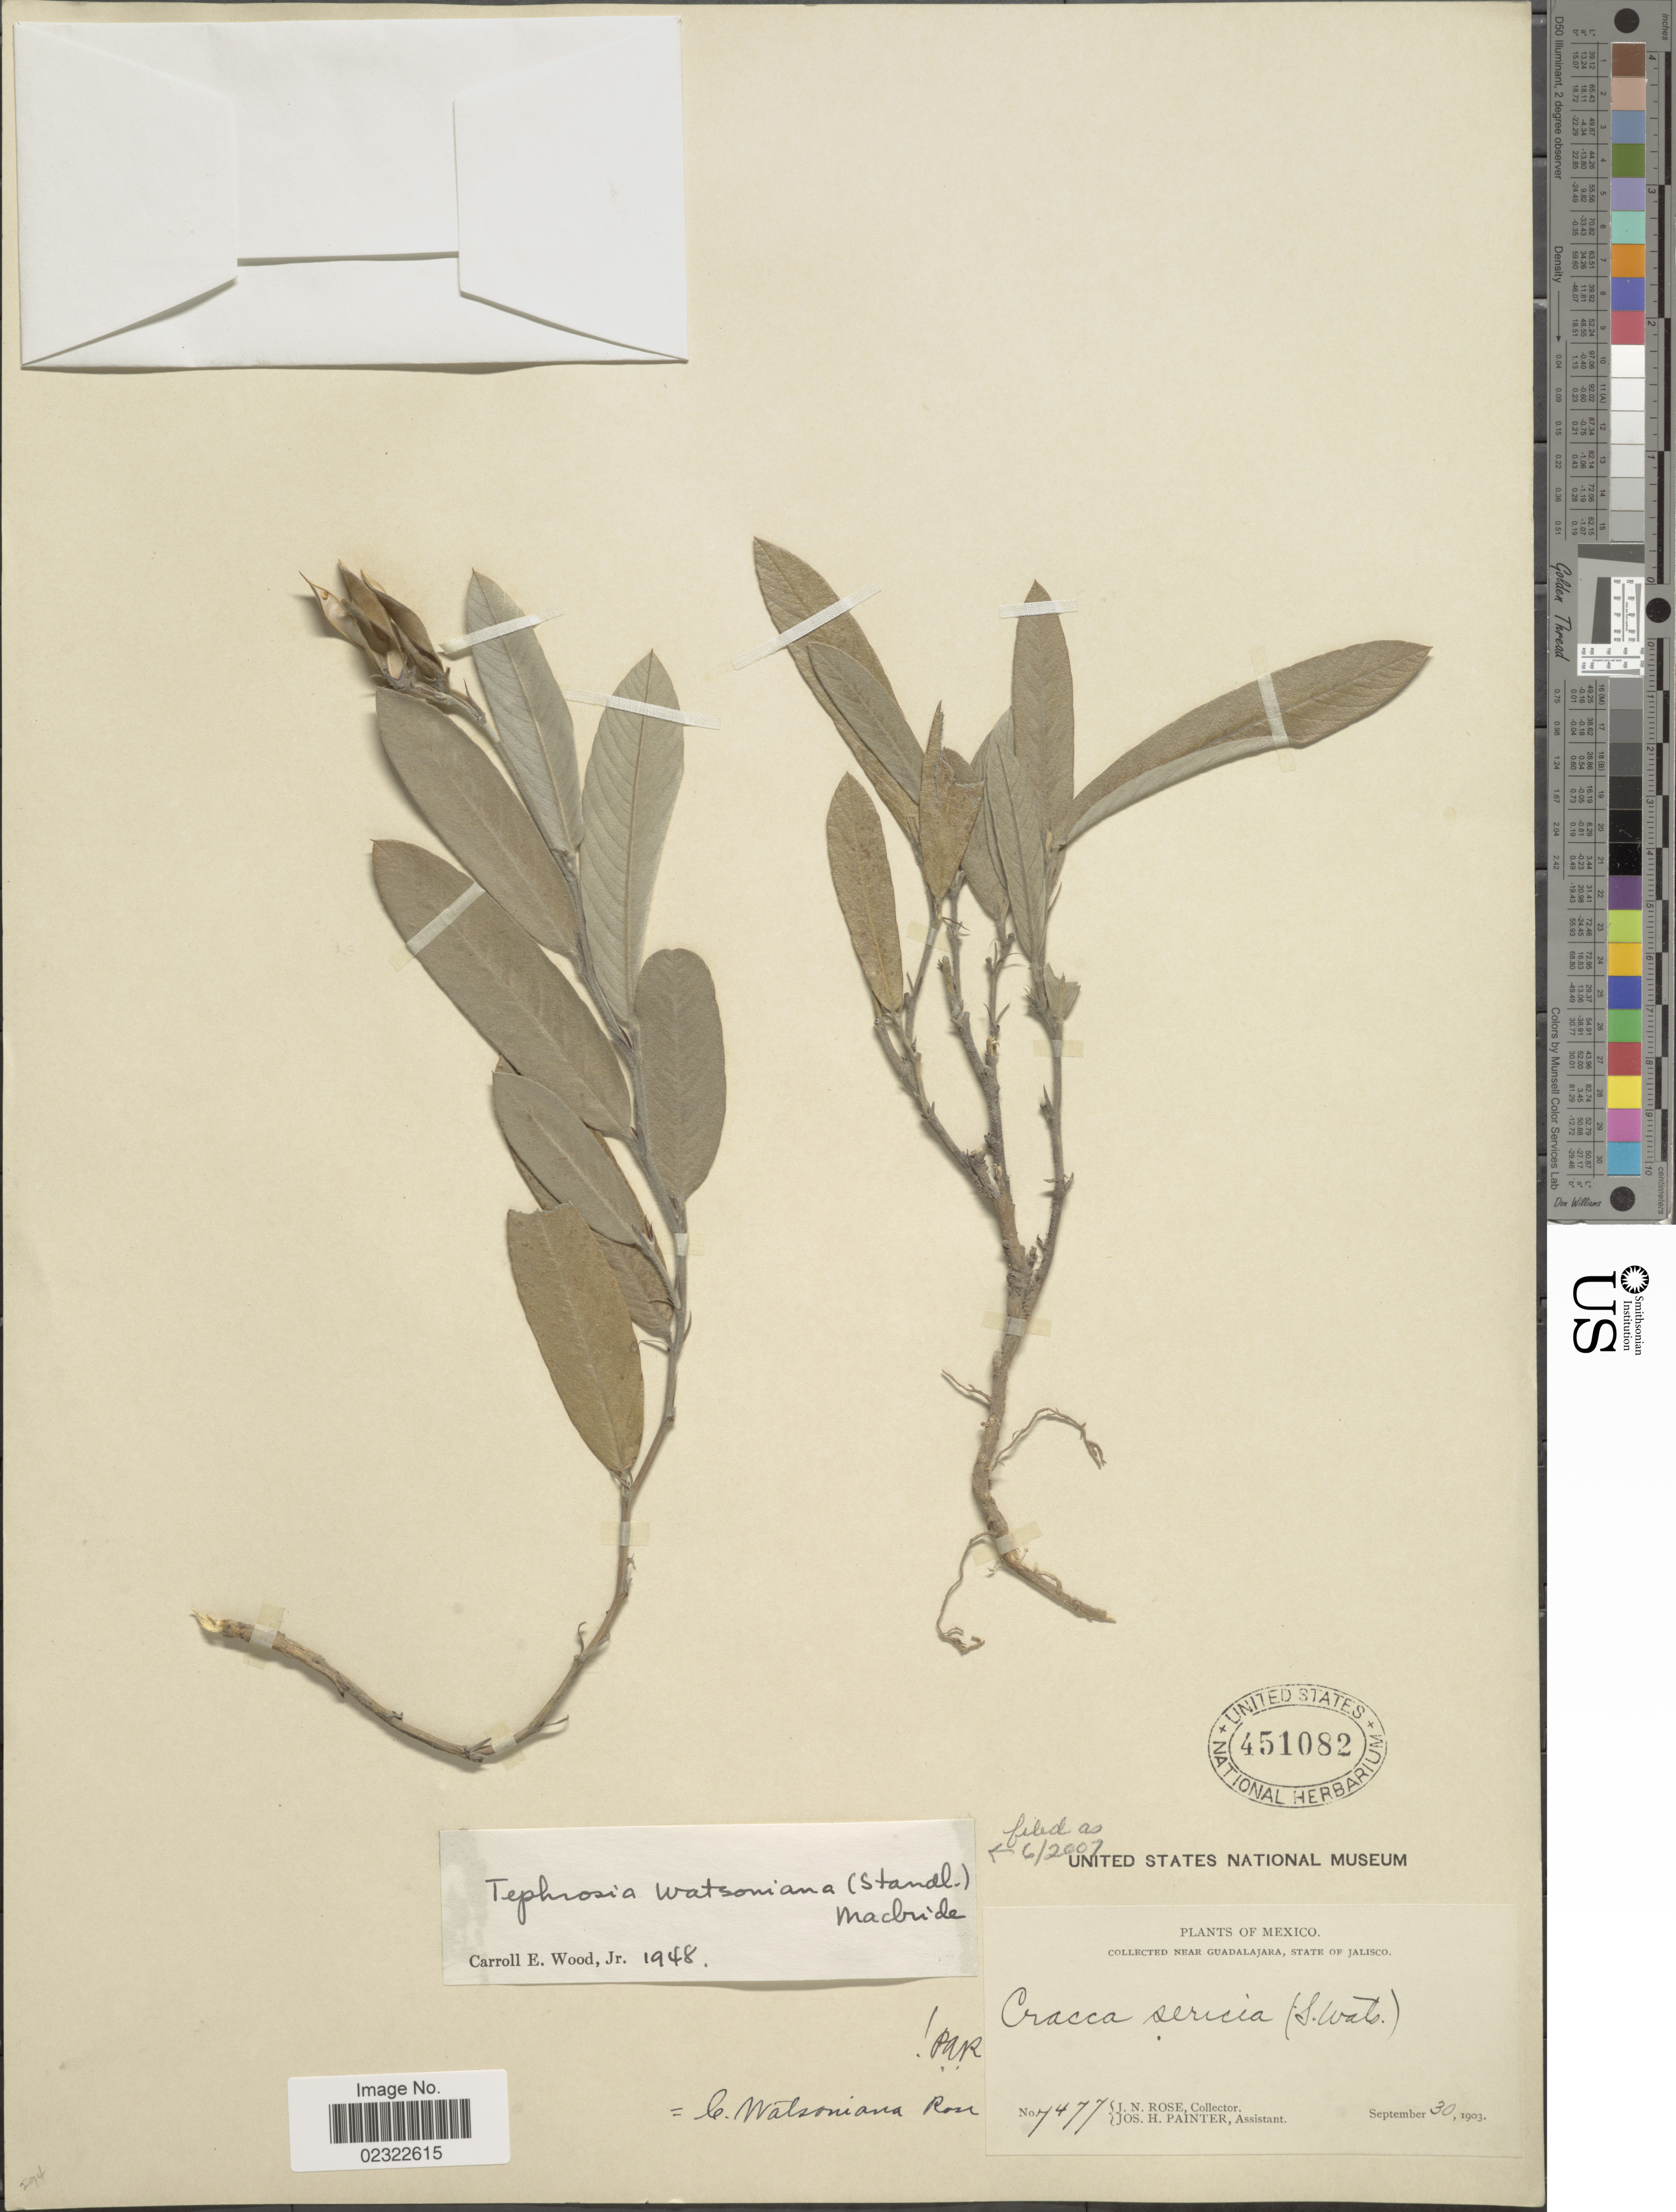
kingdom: Plantae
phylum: Tracheophyta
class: Magnoliopsida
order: Fabales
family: Fabaceae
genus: Tephrosia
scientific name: Tephrosia watsoniana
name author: (Standl.) Standl.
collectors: J. N. Rose & J. H. Painter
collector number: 7477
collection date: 1903-09-30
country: Mexico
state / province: Jalisco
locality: Near Guadalajara.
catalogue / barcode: US 451082